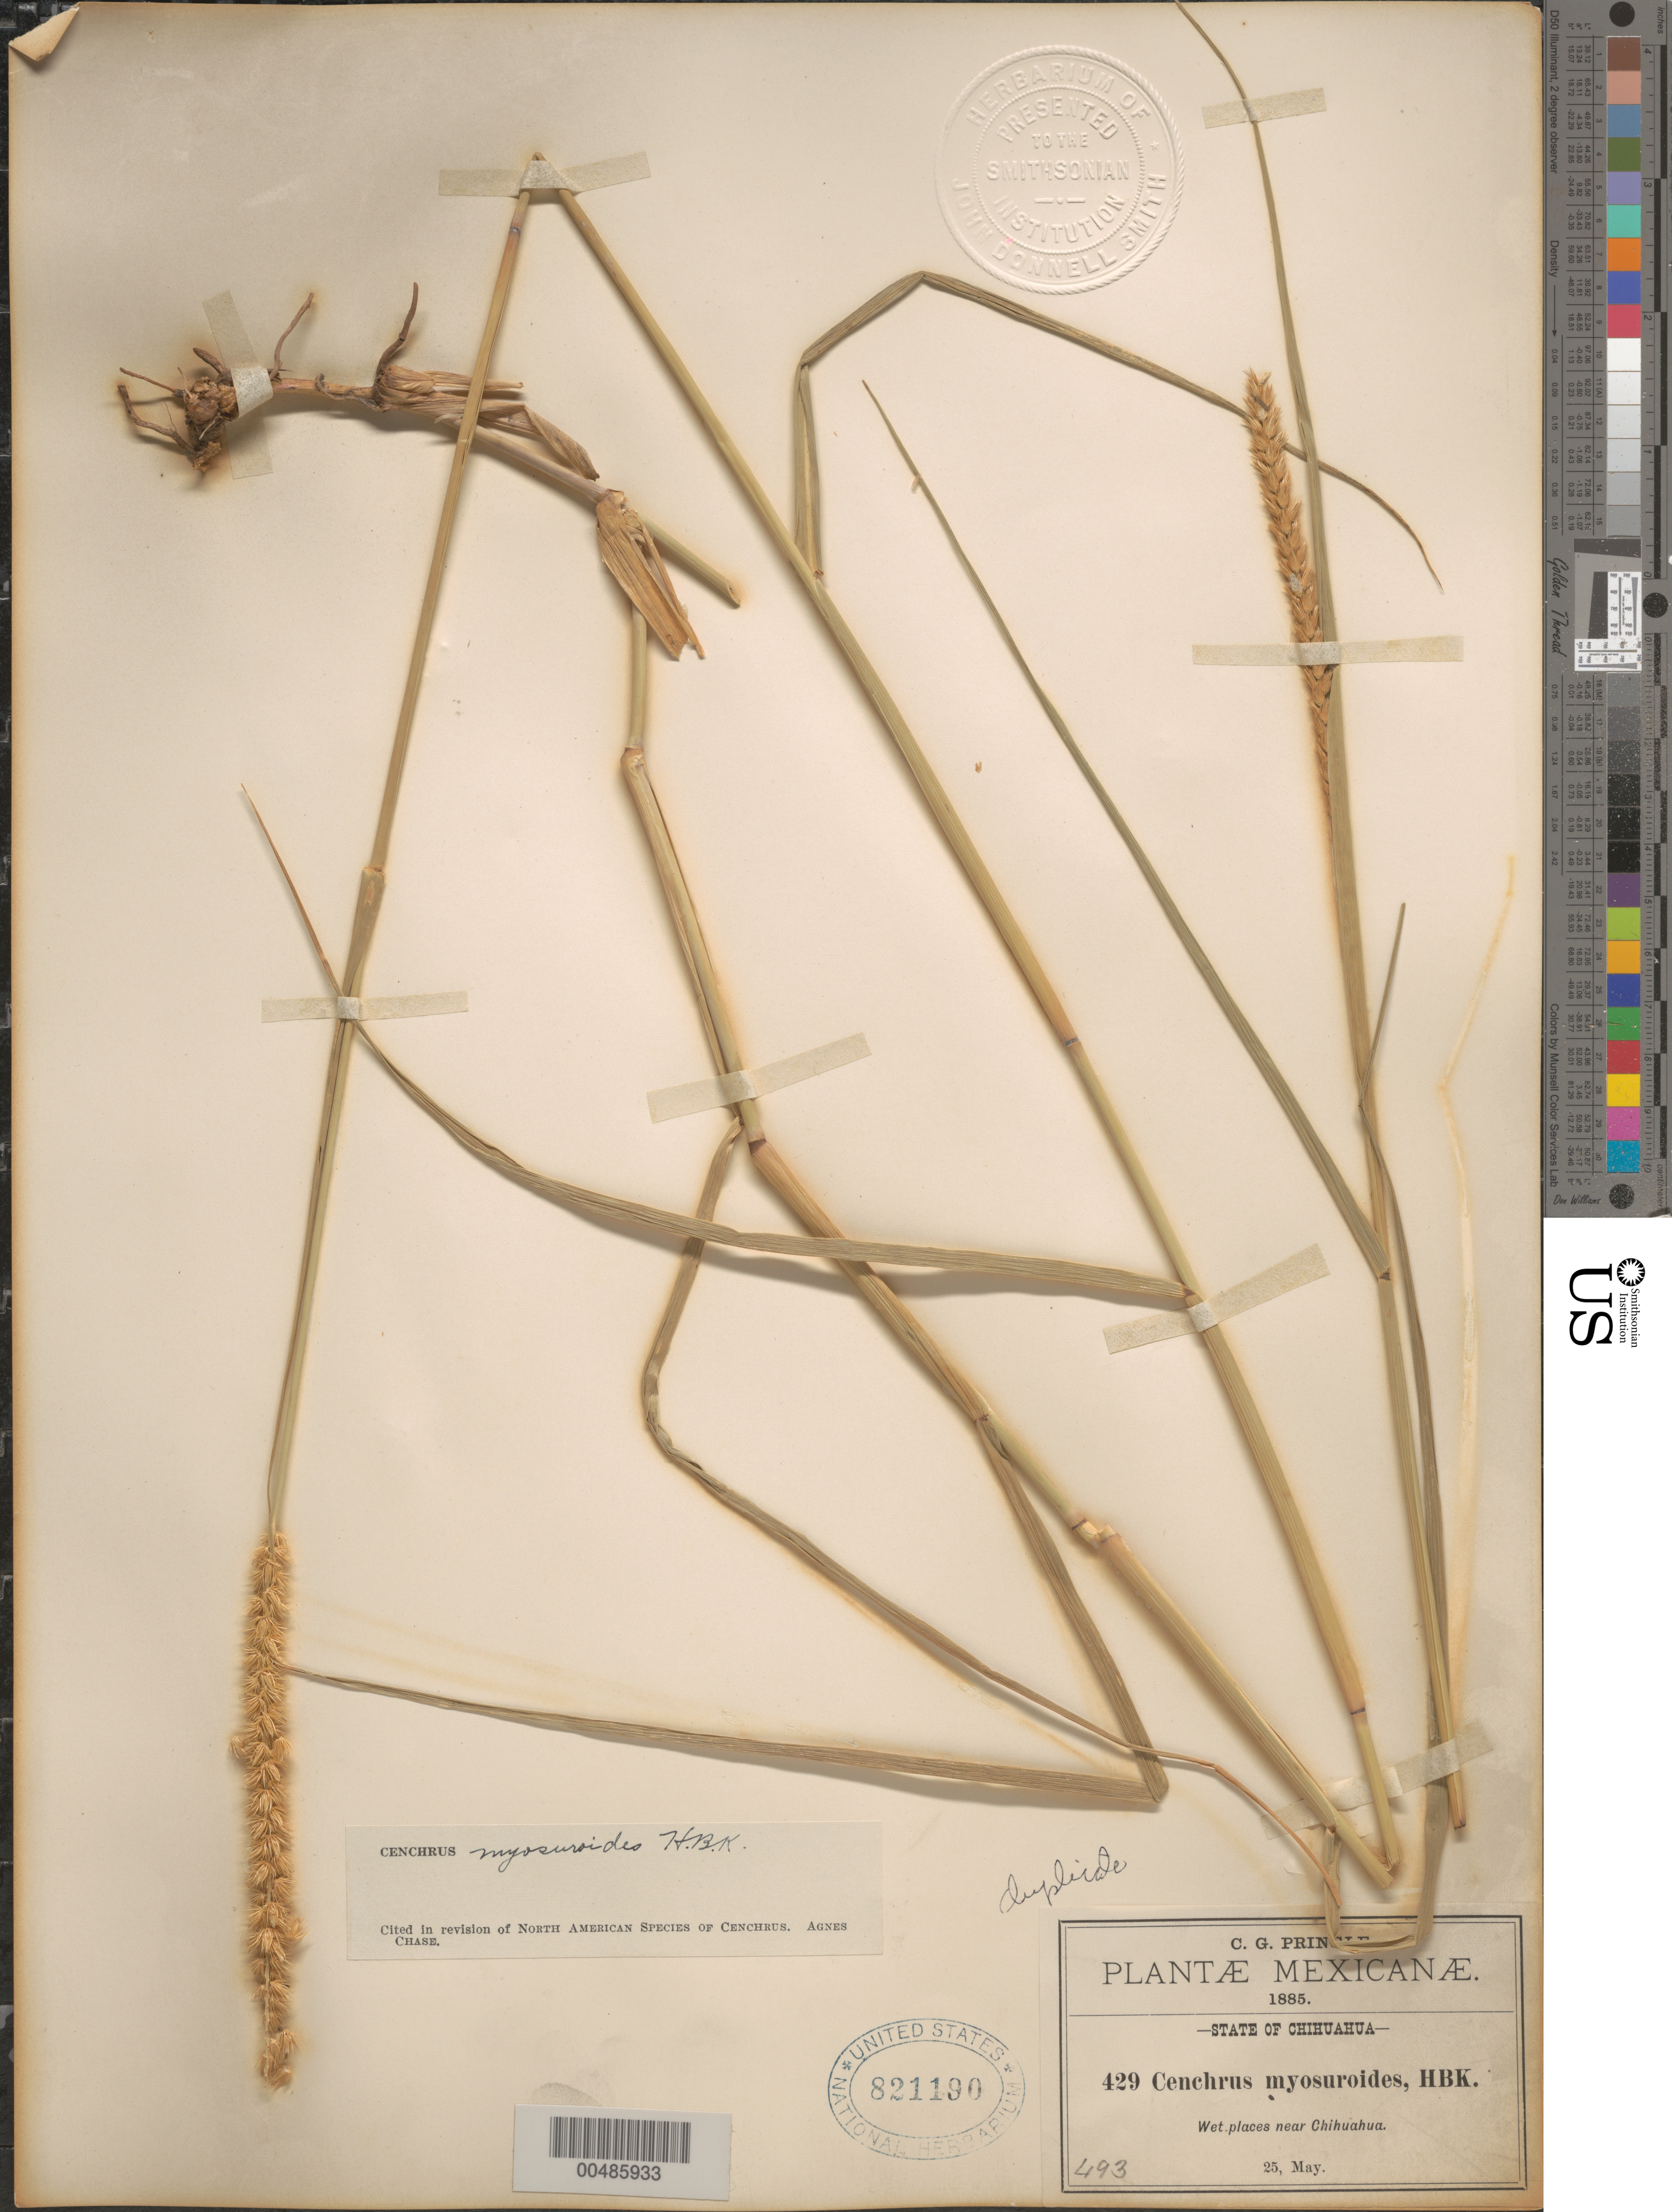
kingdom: Plantae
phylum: Tracheophyta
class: Liliopsida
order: Poales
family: Poaceae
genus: Cenchrus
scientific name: Cenchrus myosuroides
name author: Kunth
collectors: C. G. Pringle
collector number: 429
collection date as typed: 25 May 1885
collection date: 1885-05-25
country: Mexico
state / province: Chihuahua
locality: Near Chihuahua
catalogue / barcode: US 821190